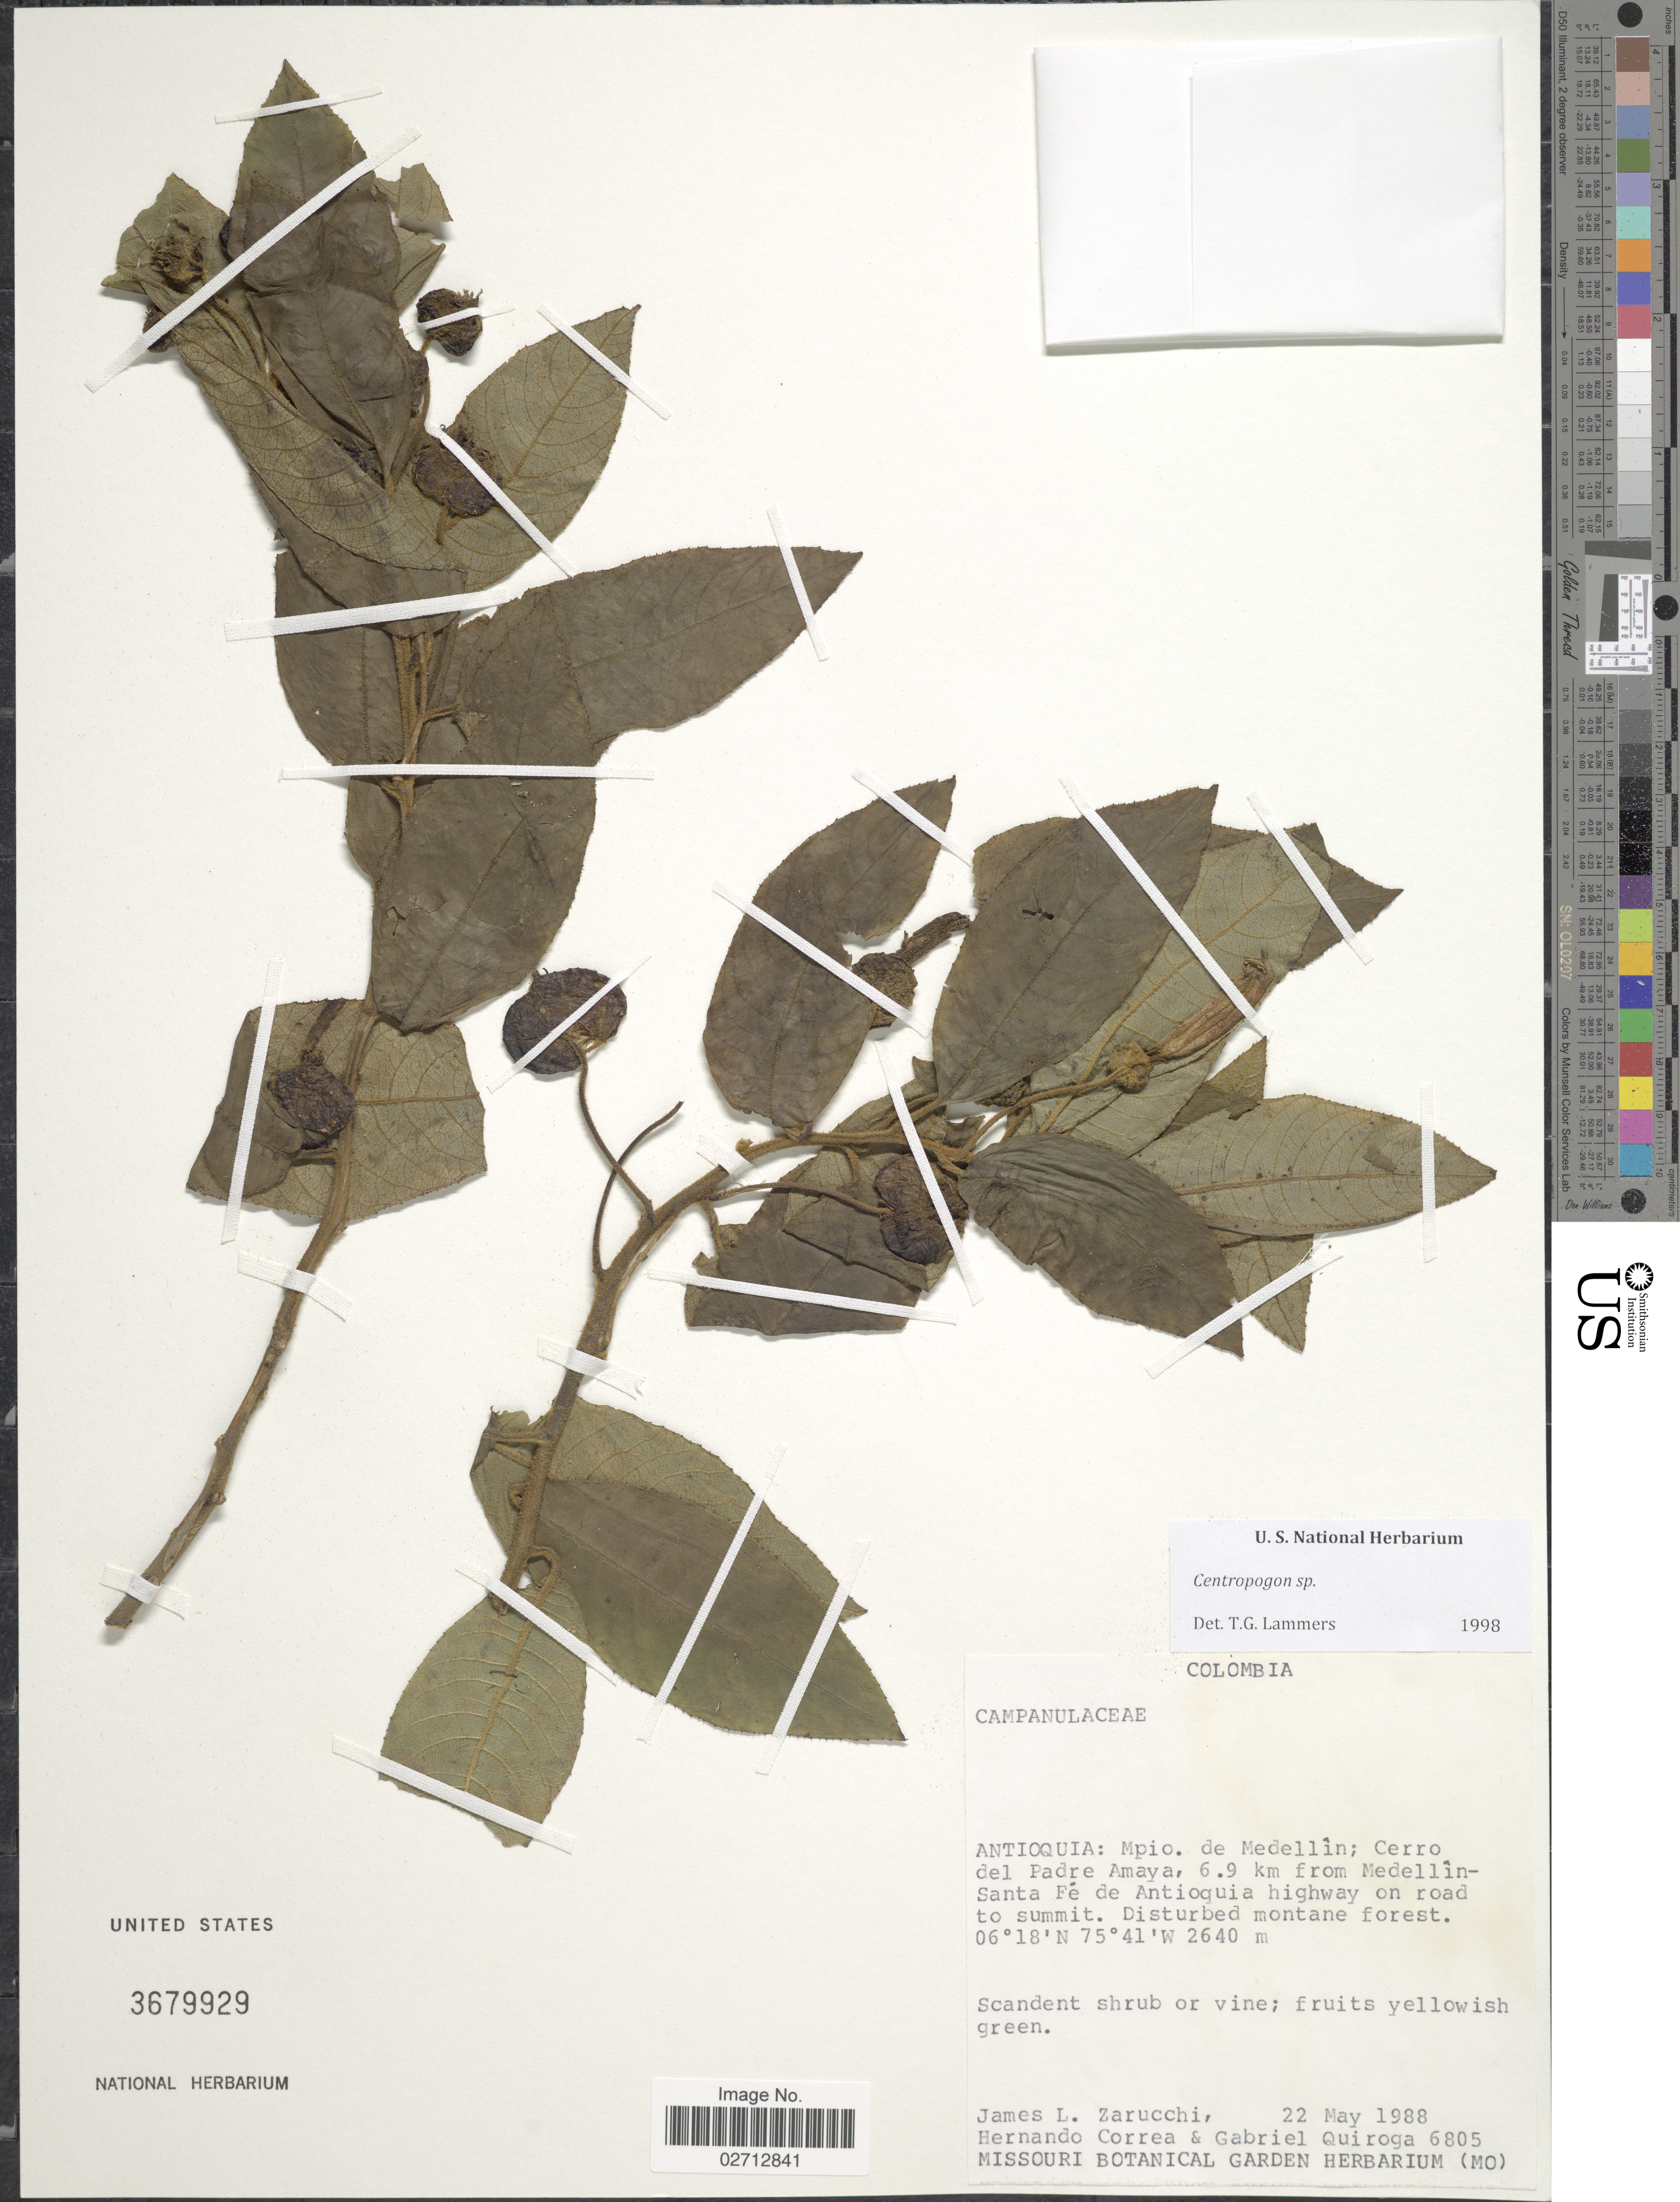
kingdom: Plantae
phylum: Tracheophyta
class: Magnoliopsida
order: Asterales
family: Campanulaceae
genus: Centropogon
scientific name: Centropogon sp.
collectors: J. L. Zarucchi, H. Correa & G. Quiroga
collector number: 6805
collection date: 1988-05-22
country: Colombia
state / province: Antioquia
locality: Mpio. de Medellin; Cerro del Padre Amaya, 6.9 km from Medellin-Santa Fe de Antioquia highway on road to summit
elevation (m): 2640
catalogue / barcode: US 3679929